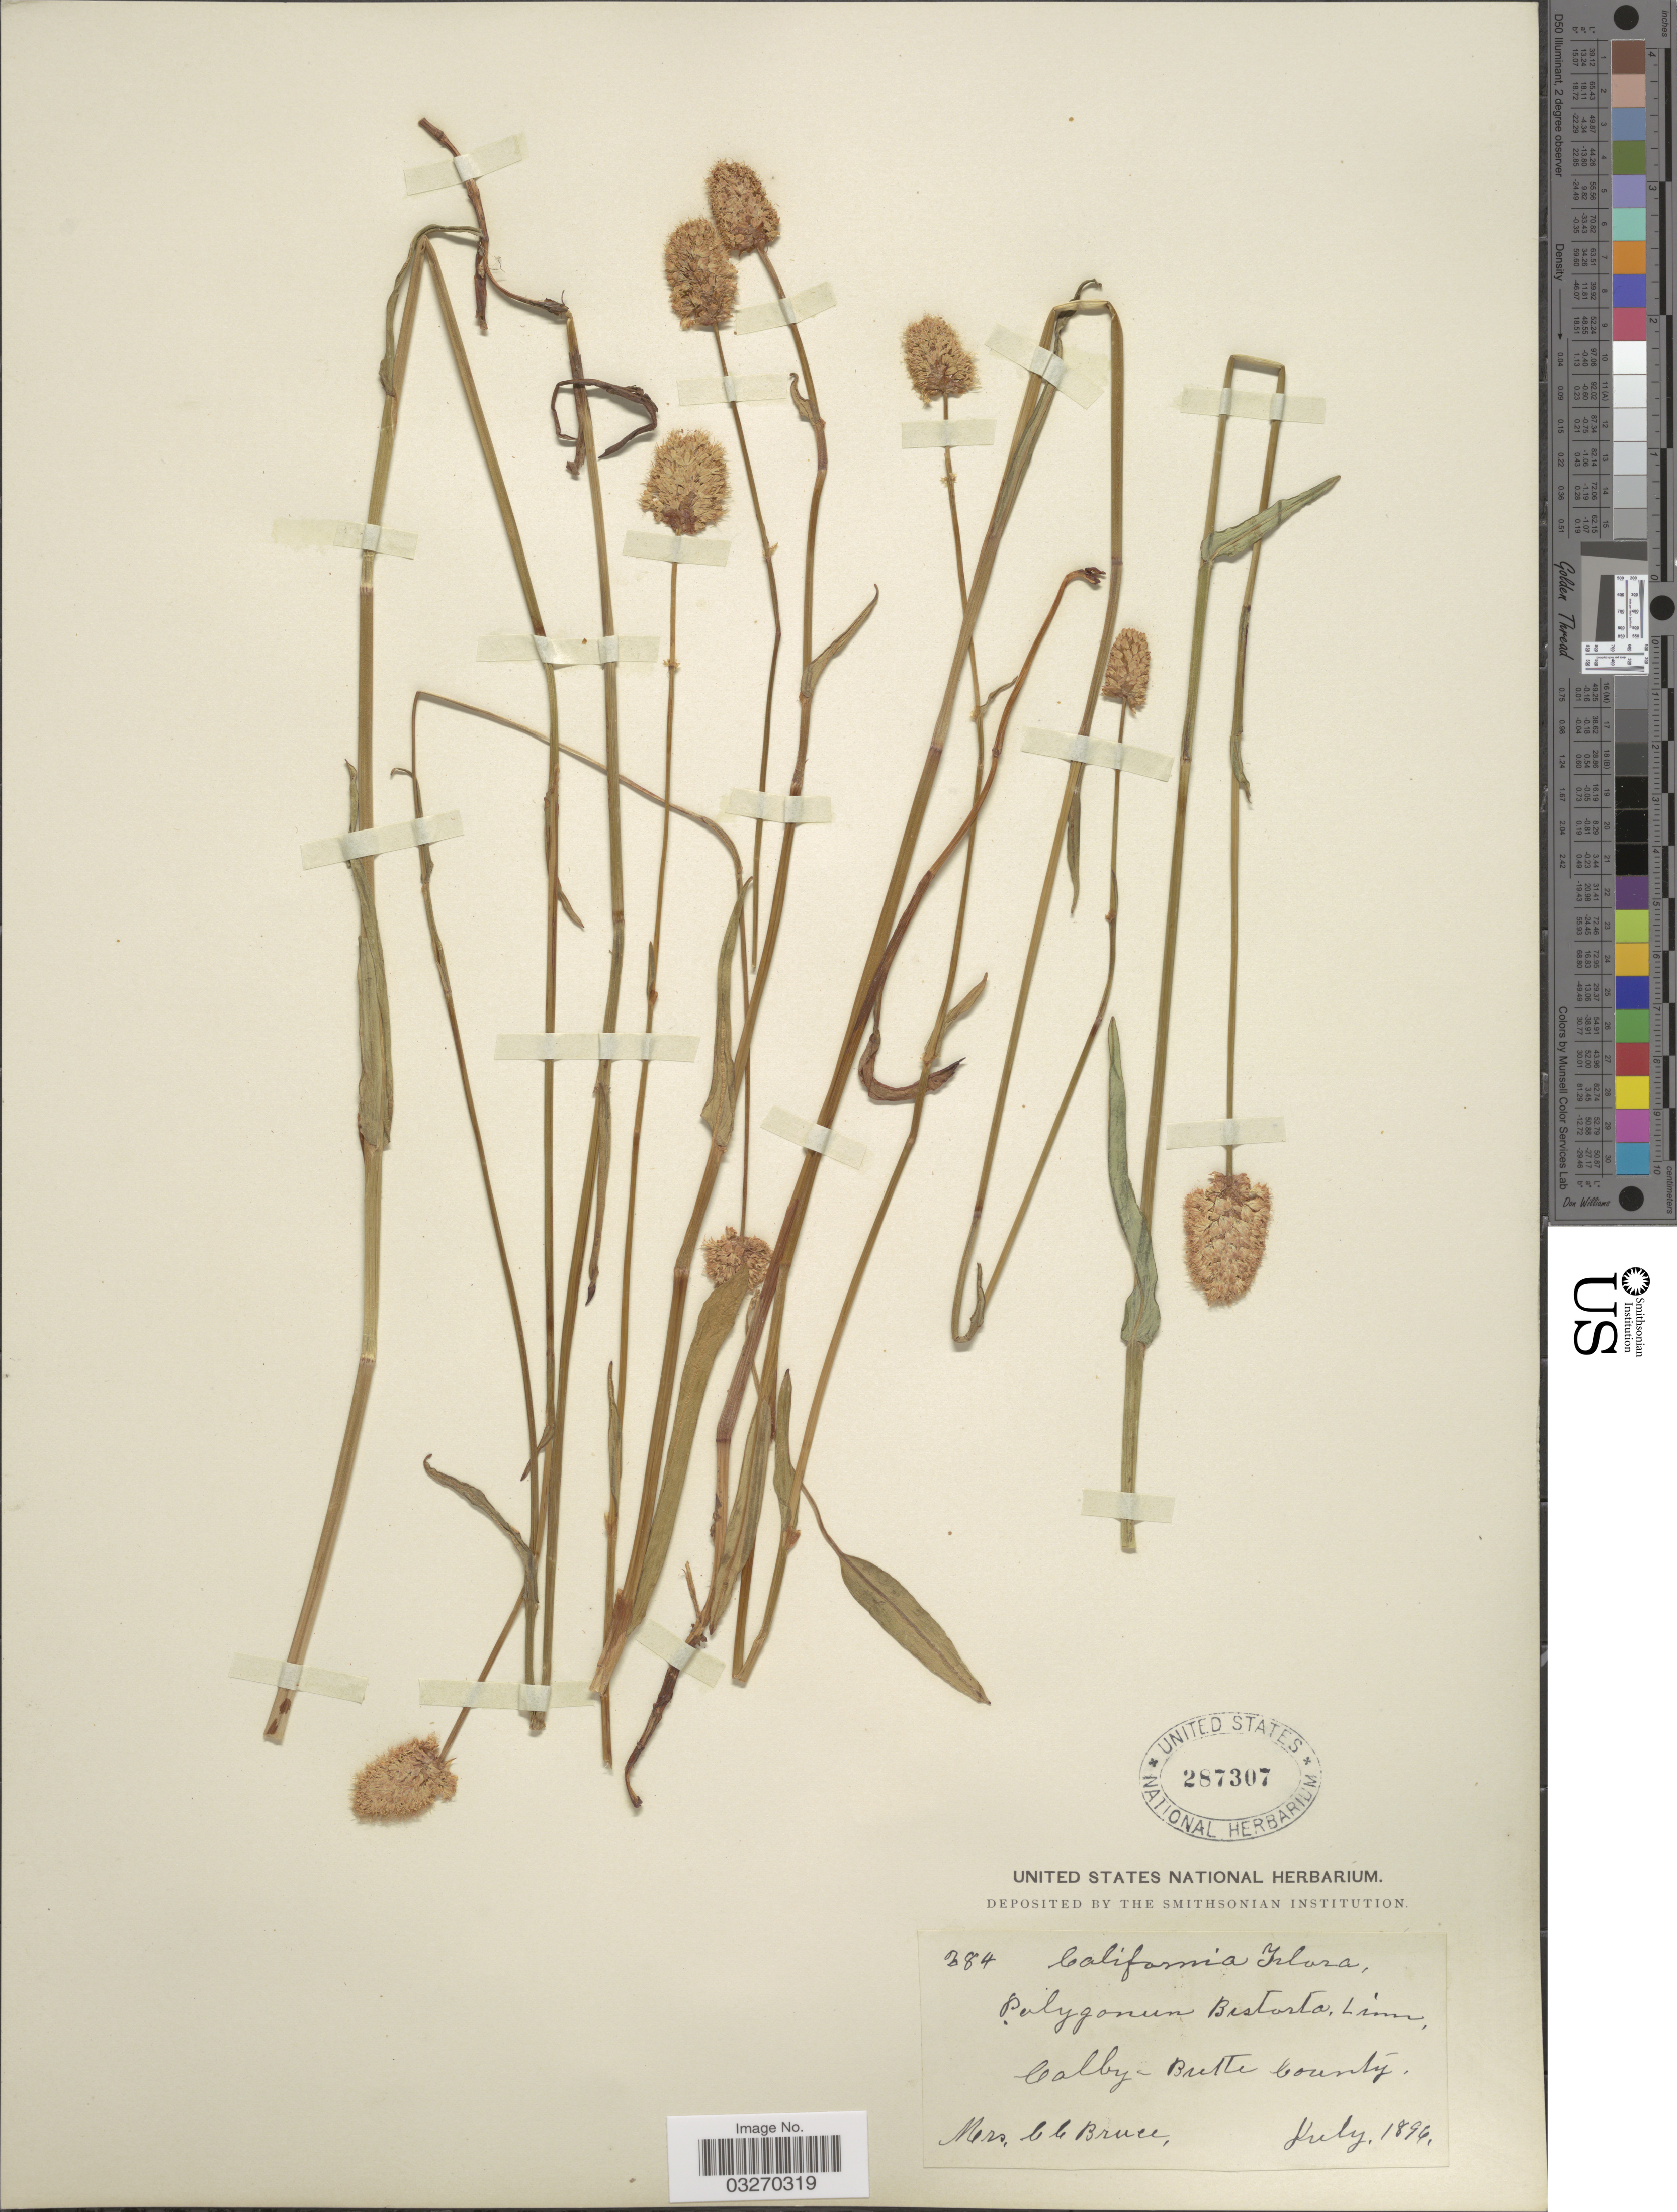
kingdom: Plantae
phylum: Tracheophyta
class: Magnoliopsida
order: Caryophyllales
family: Polygonaceae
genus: Bistorta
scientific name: Bistorta leptophylla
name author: (S. Watson) Greene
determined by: Atha, D. E.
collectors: C. Bruce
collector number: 384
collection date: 1894-07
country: United States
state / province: California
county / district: Butte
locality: Colby-Butte County.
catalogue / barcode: US 287307